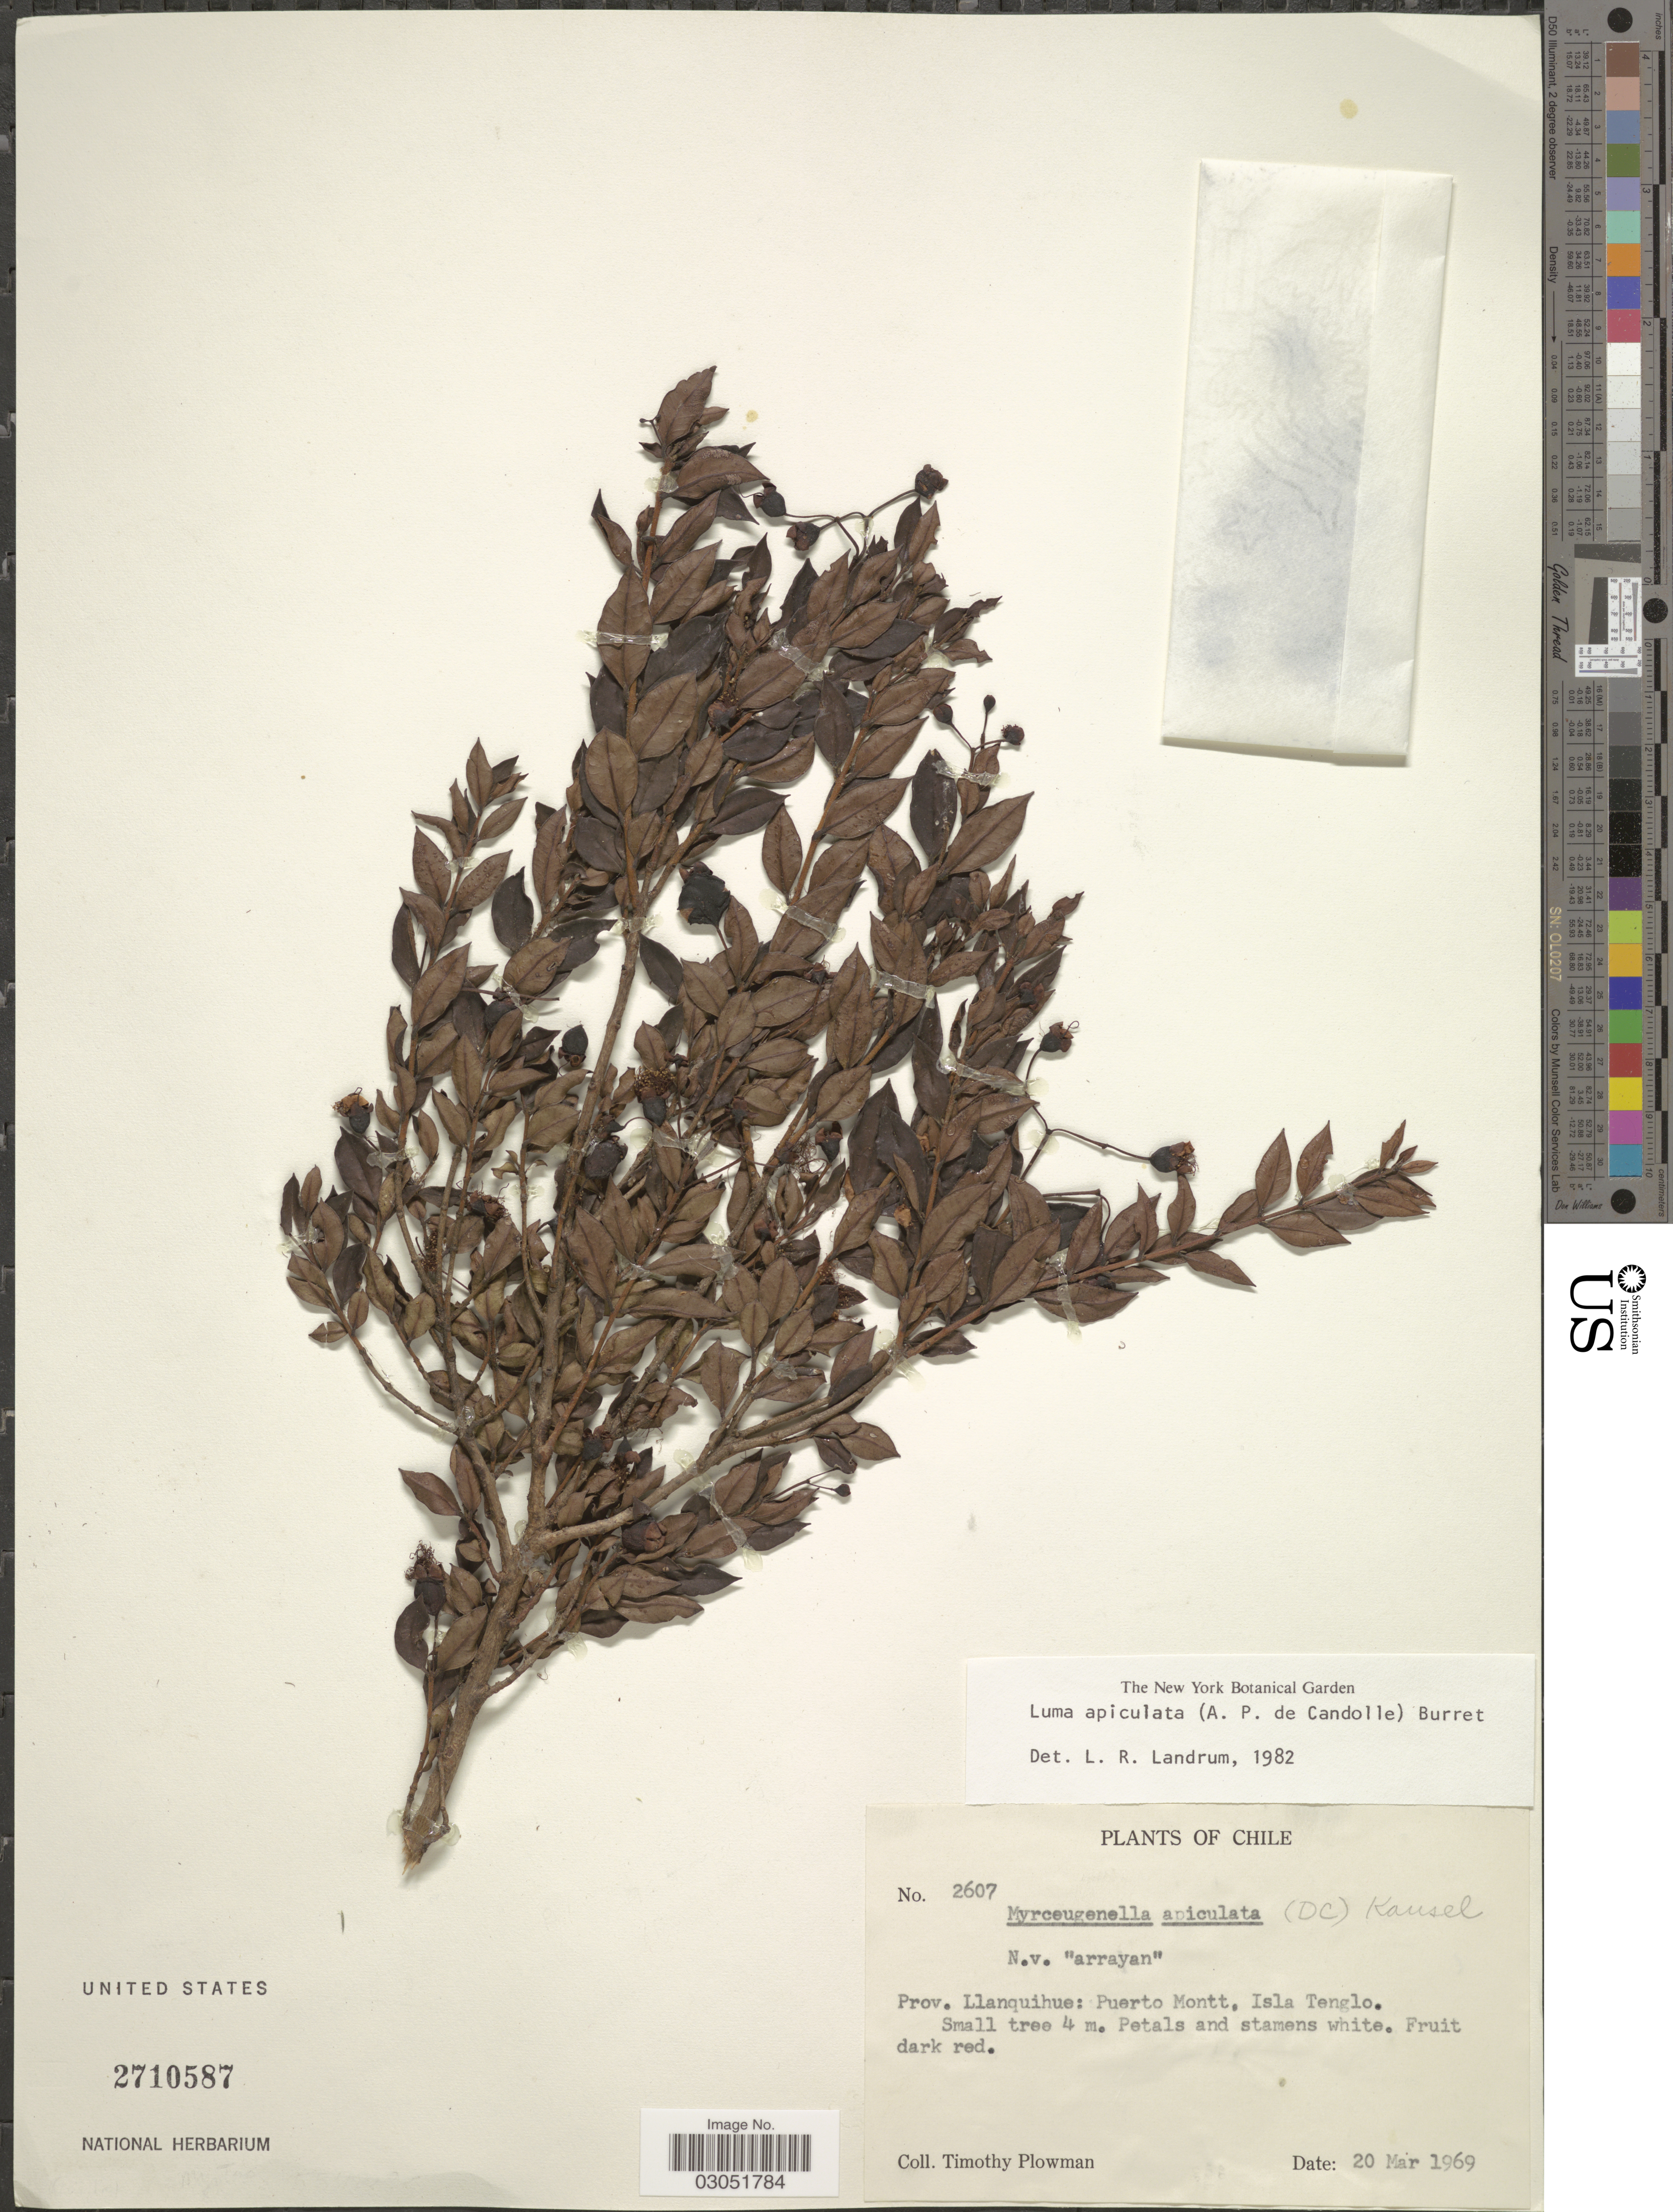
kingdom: Plantae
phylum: Tracheophyta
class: Magnoliopsida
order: Myrtales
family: Myrtaceae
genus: Luma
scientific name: Luma apiculata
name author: (DC.) Burret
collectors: T. Plowman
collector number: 2607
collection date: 1969-03-20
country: Chile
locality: Prov. Llanquihue: Puerto Montt. Isla Tenglo.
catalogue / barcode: US 2710587